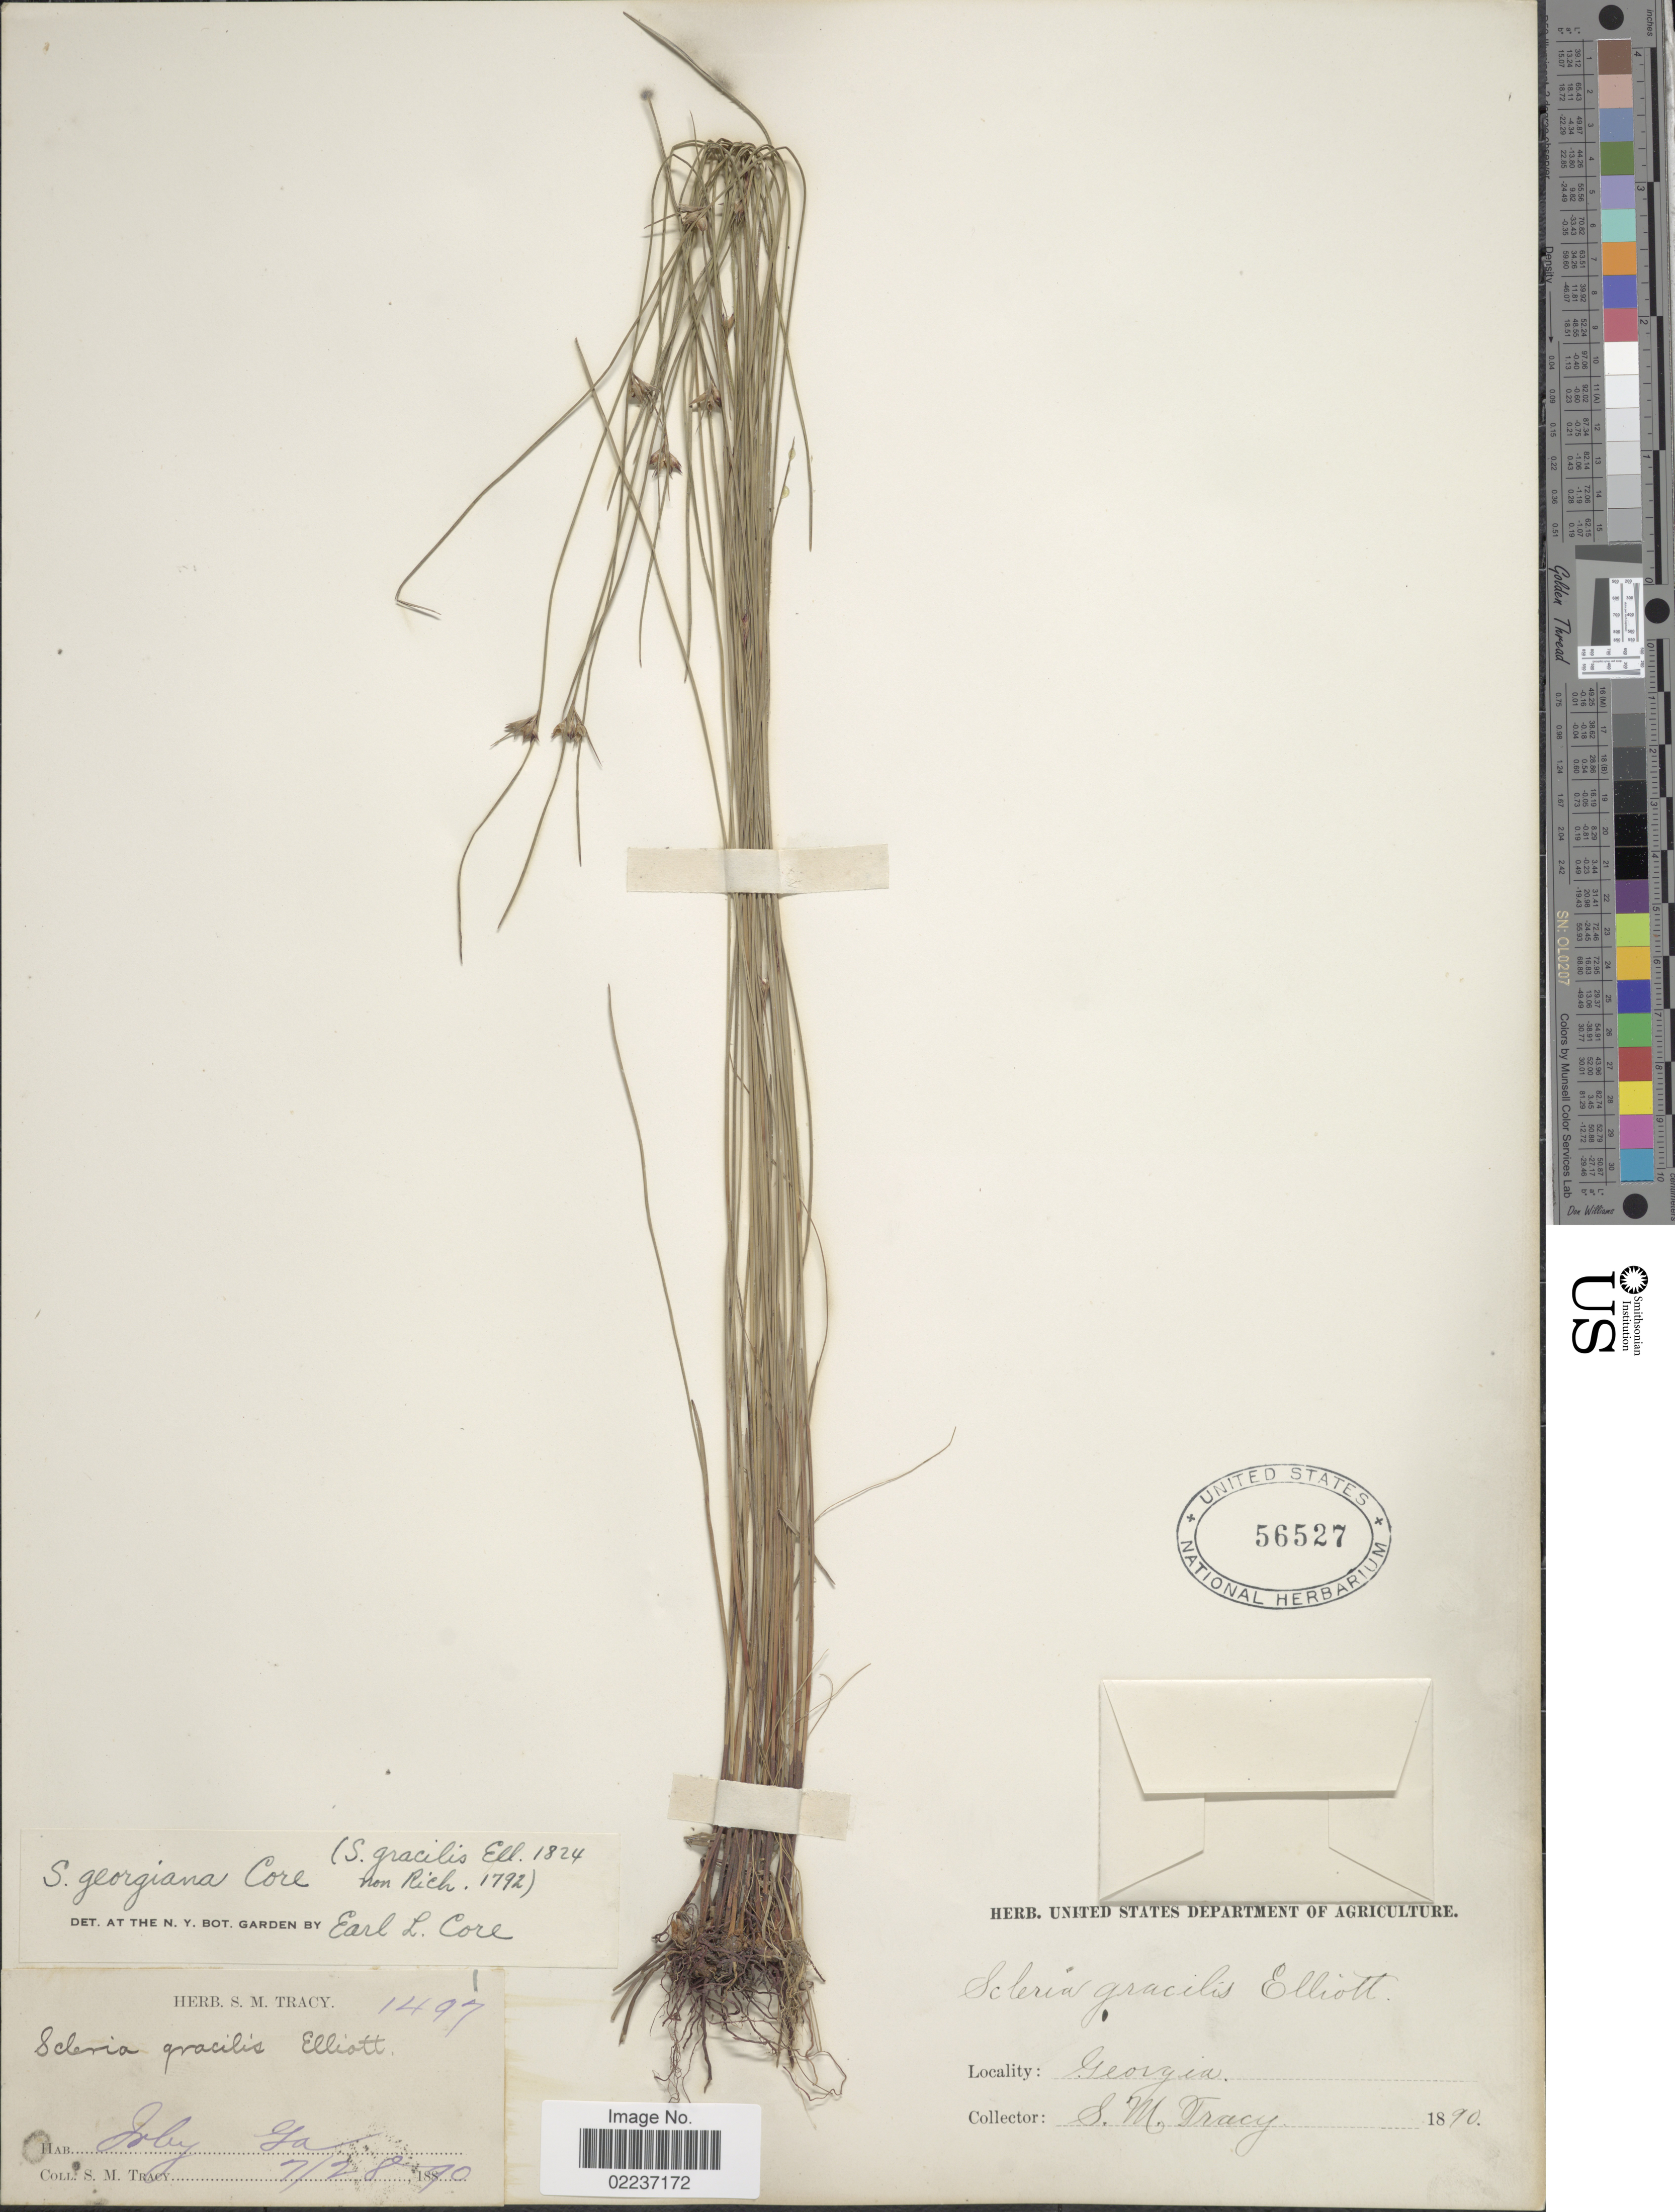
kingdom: Plantae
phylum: Tracheophyta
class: Liliopsida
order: Poales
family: Cyperaceae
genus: Scleria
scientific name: Scleria georgiana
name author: Core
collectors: S. M. Tracy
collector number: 1497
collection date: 1890-07-28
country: United States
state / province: Georgia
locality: Irby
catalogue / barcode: US 56527